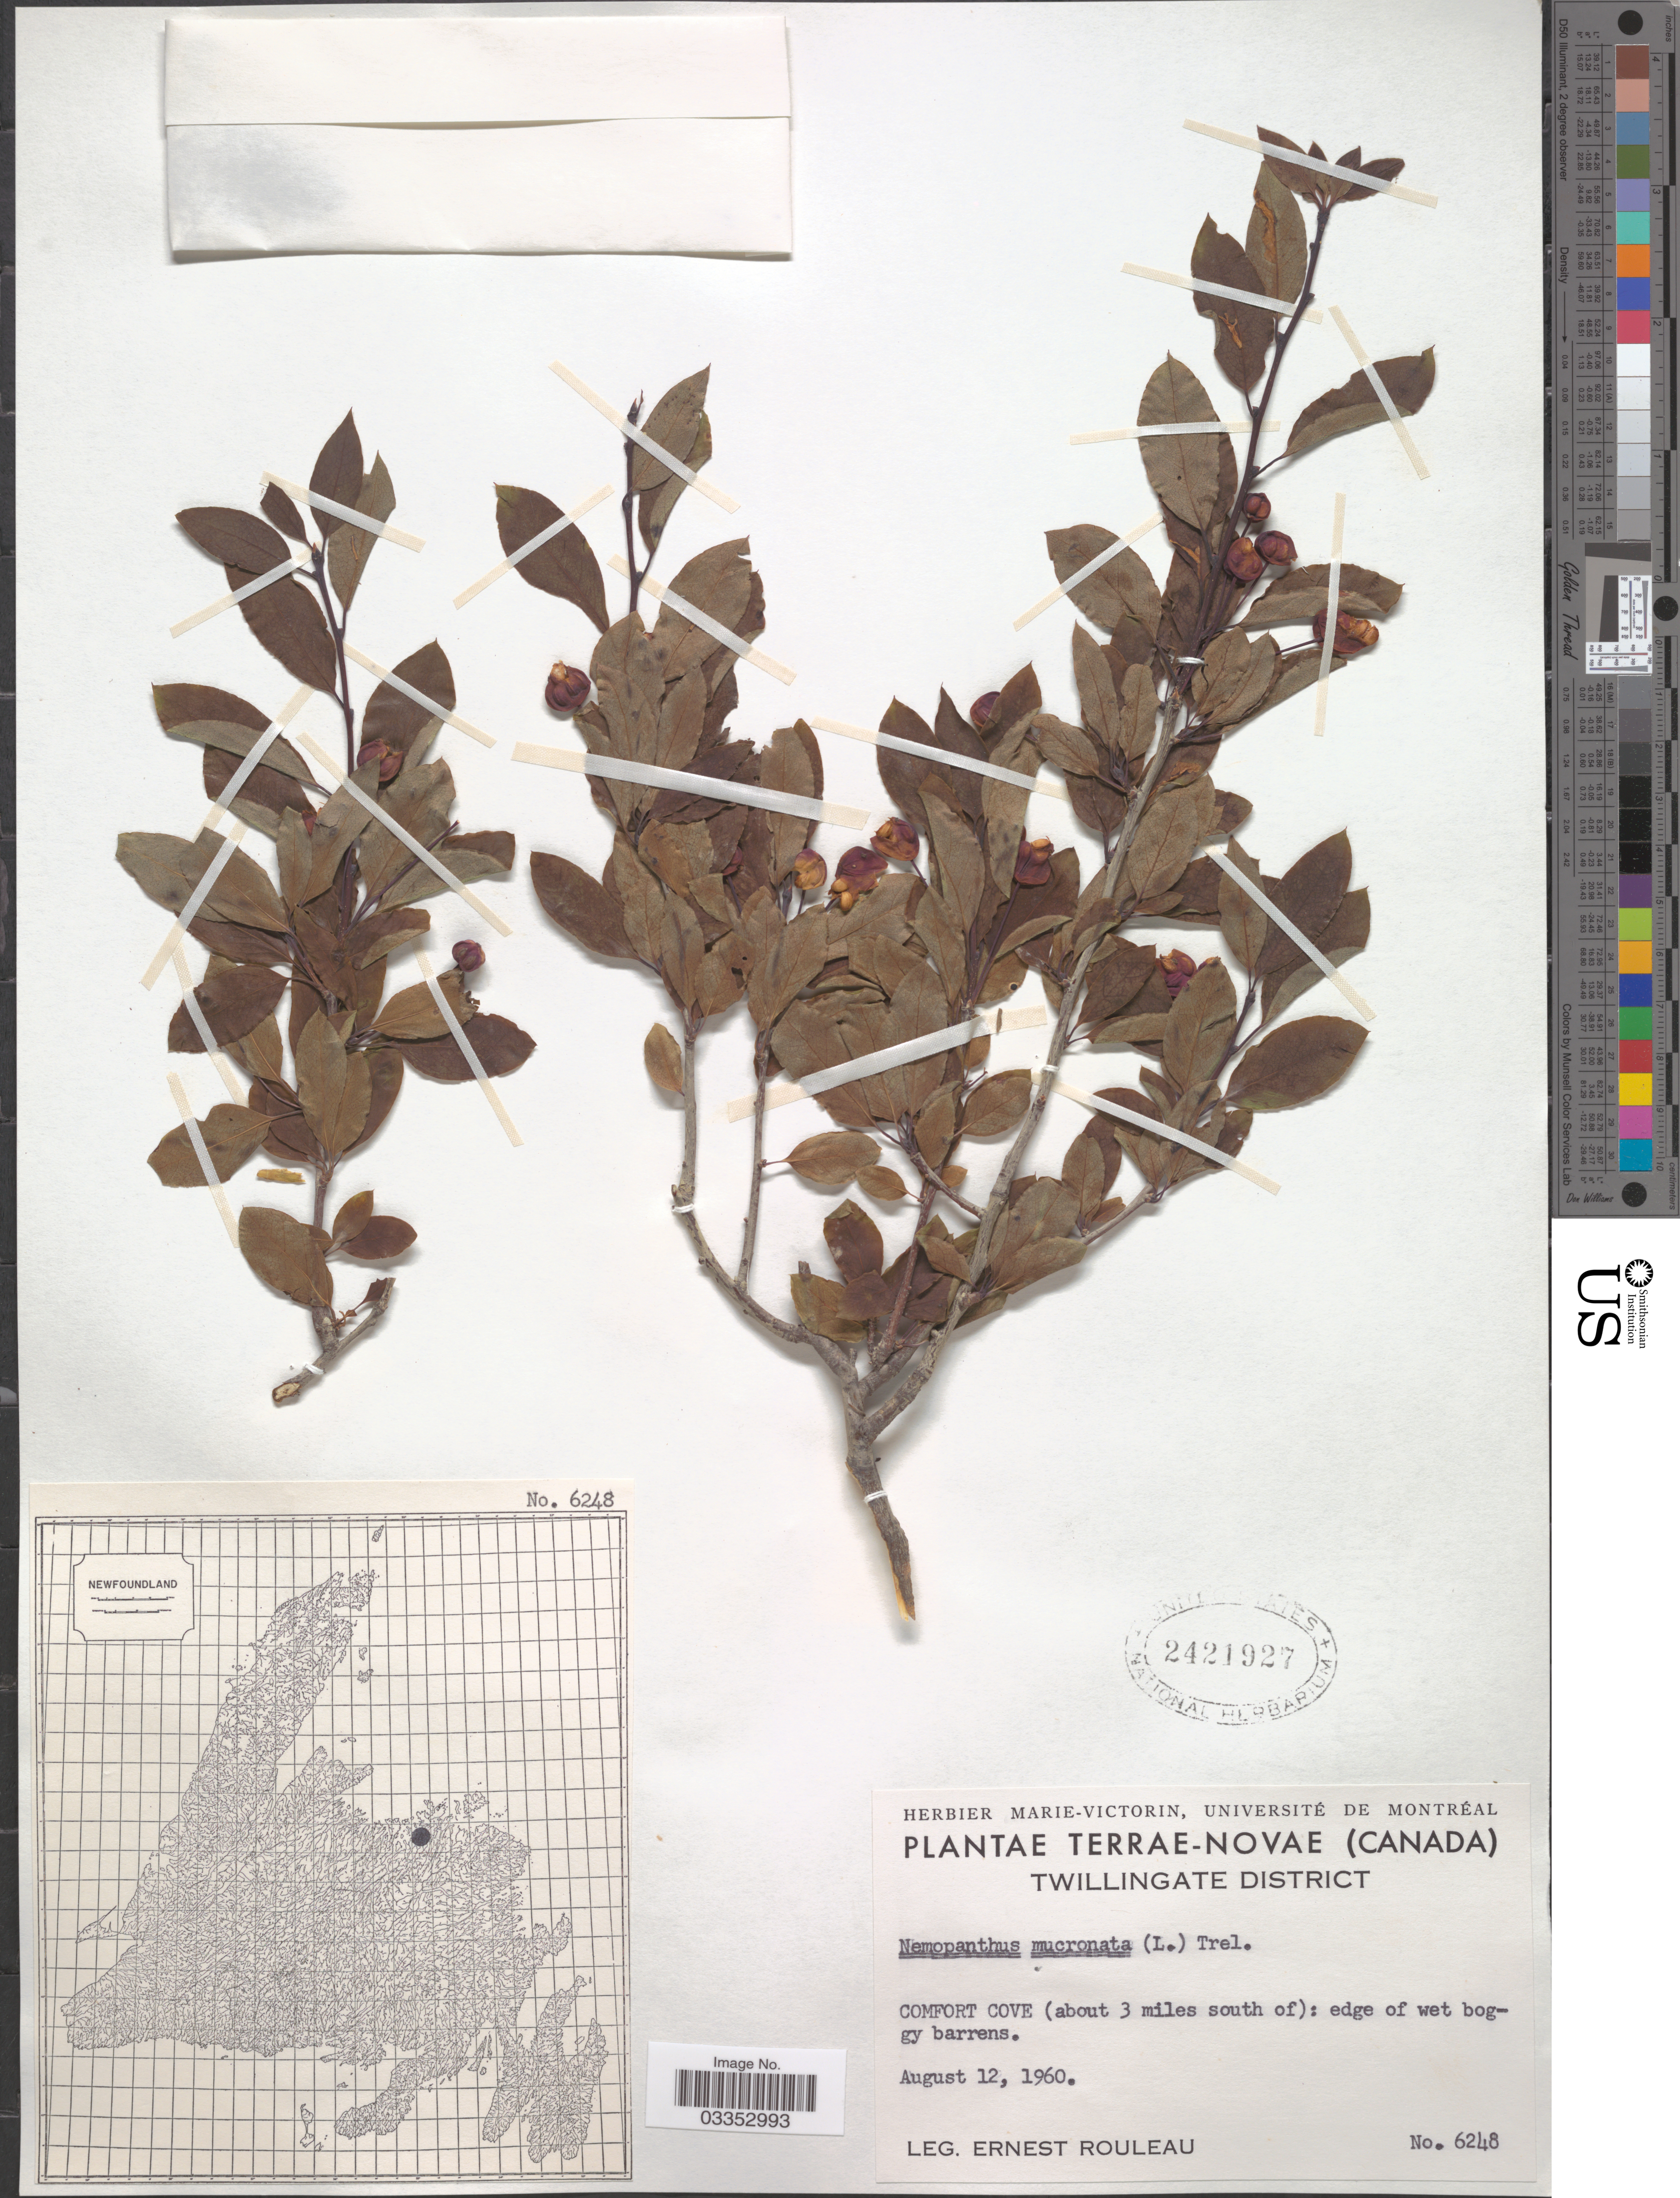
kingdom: Plantae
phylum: Tracheophyta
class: Magnoliopsida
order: Aquifoliales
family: Aquifoliaceae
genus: Nemopanthus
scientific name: Nemopanthus mucronatus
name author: (L.) Trel.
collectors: E. Rouleau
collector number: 6248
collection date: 1960-08-12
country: Canada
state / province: Newfoundland and Labrador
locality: Terrae-Novae. Twillingate District. Comfort Cove (about 3 miles south of).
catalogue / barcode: US 2421927